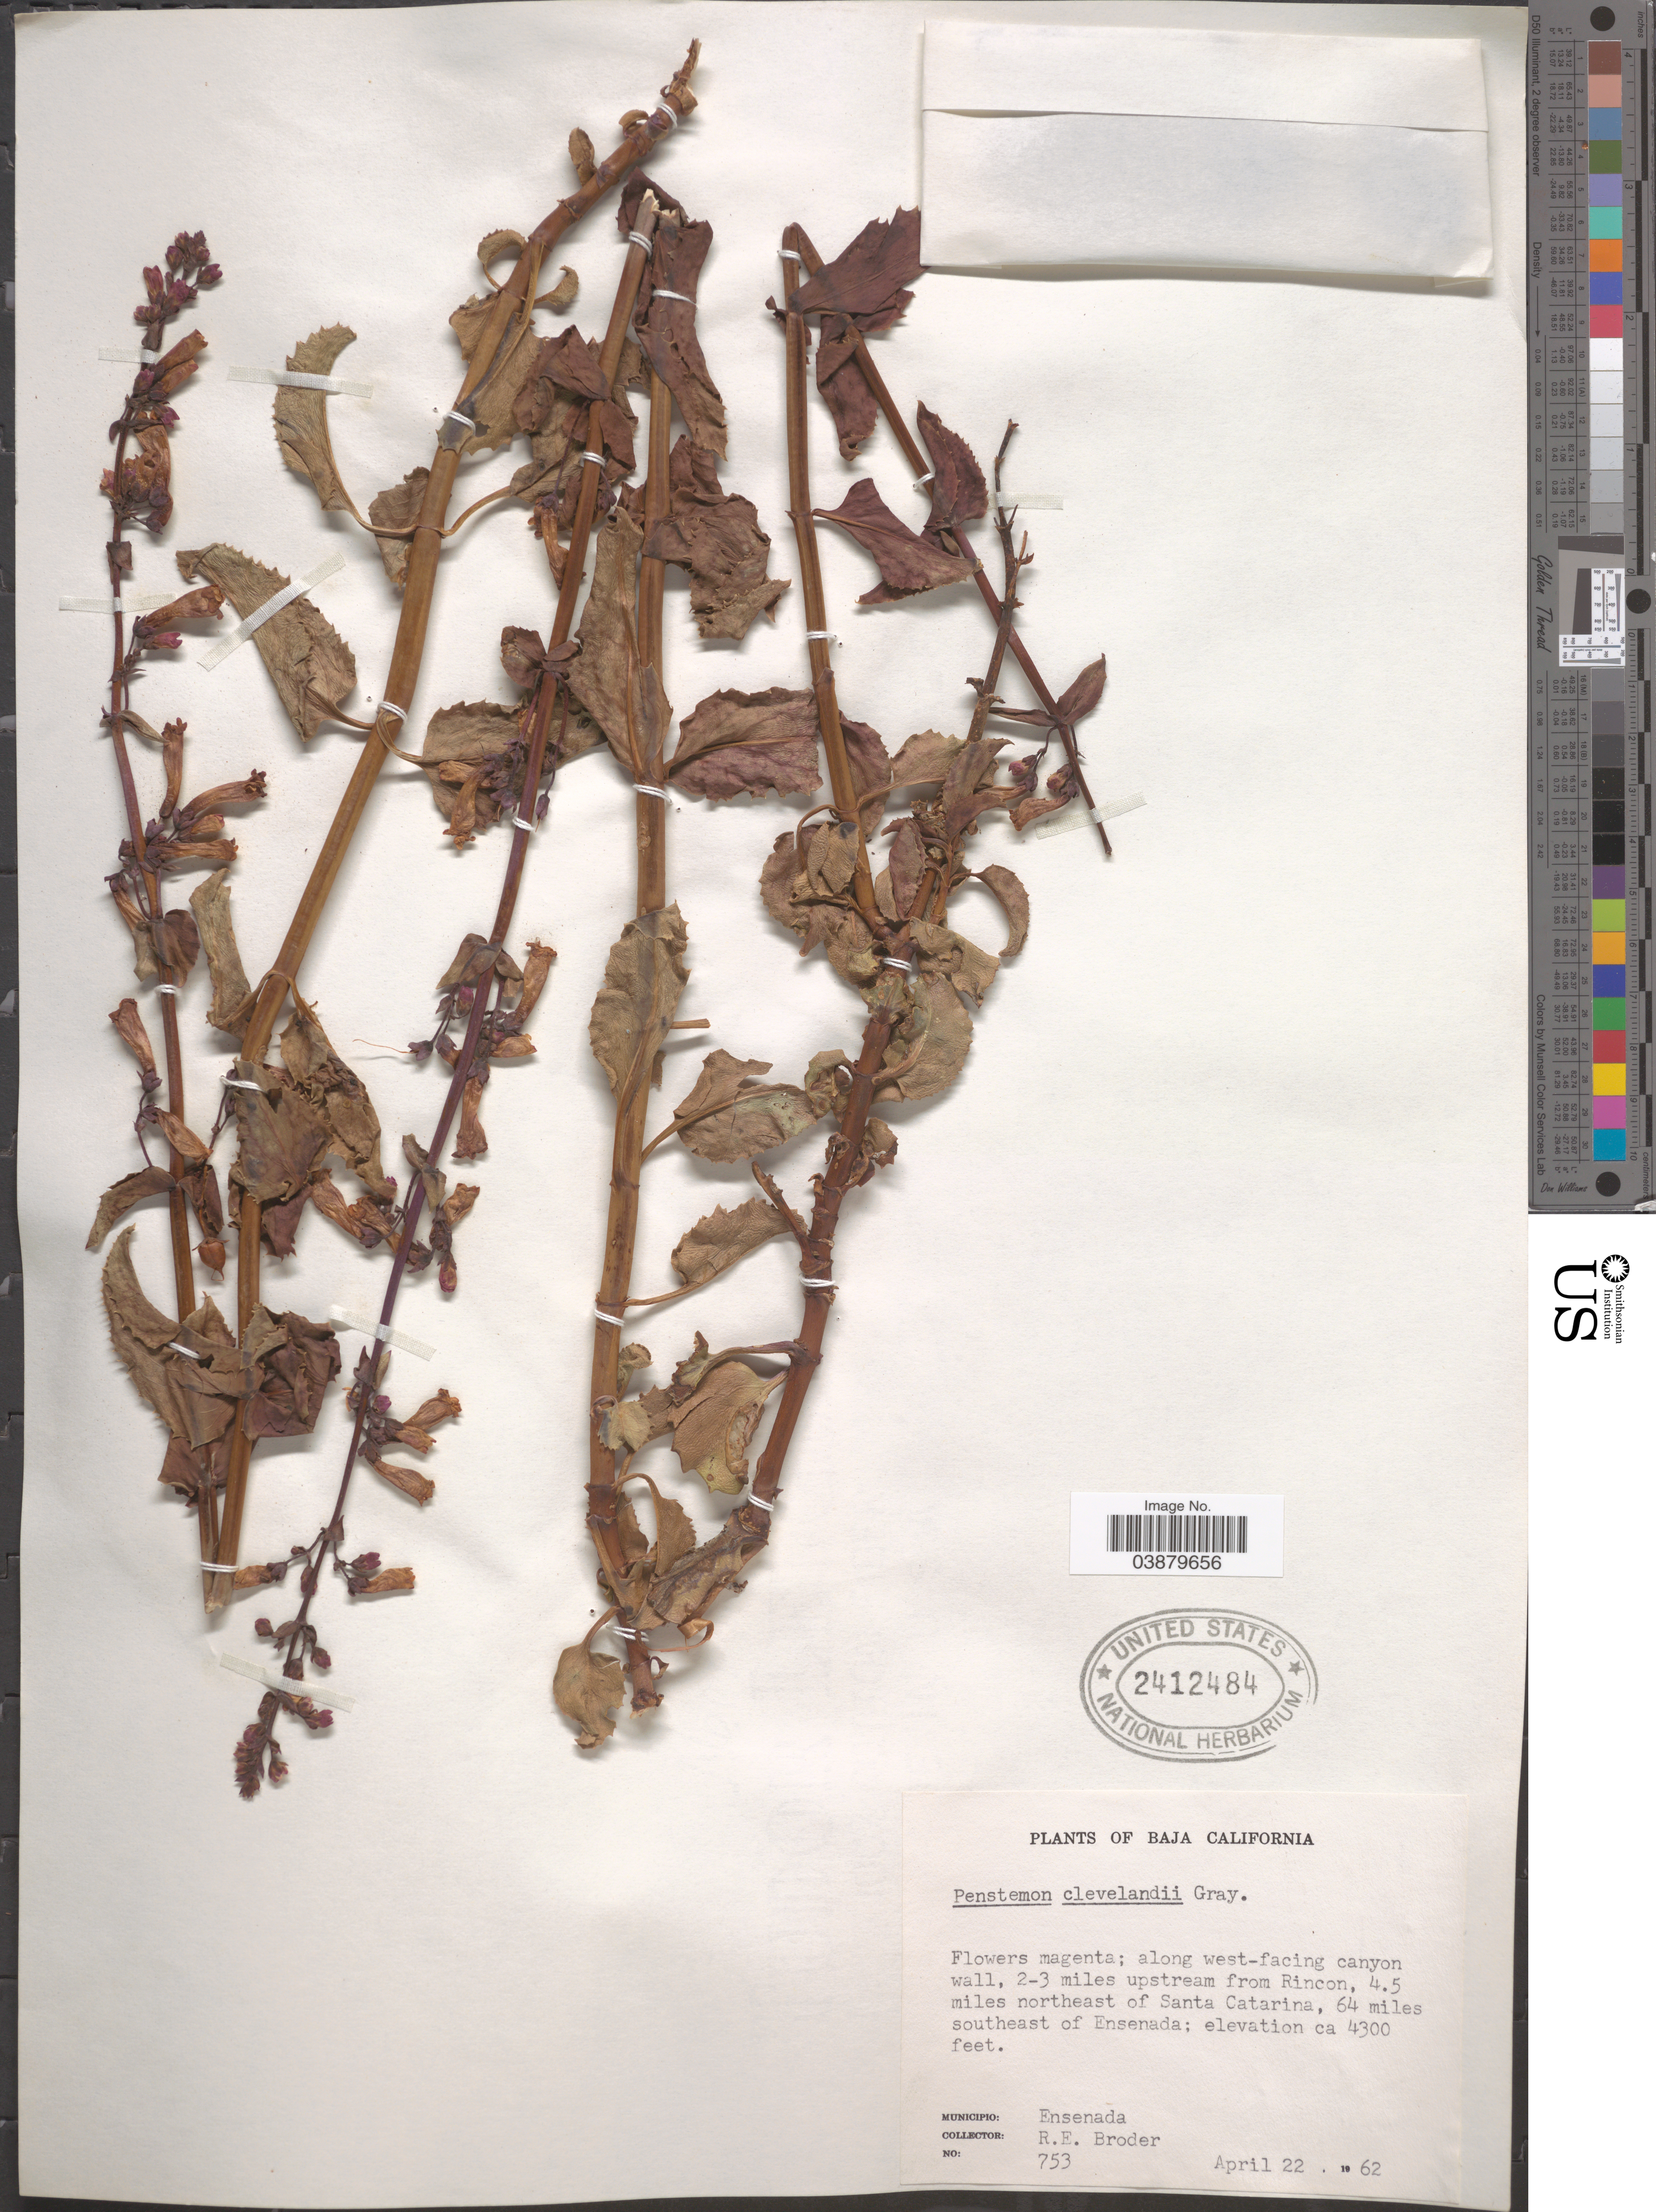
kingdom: Plantae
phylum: Tracheophyta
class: Magnoliopsida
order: Lamiales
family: Plantaginaceae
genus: Penstemon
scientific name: Penstemon clevelandii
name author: A. Gray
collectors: R. Broder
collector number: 753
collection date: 1962-04-22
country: Mexico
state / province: Baja California Norte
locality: Along west-facing canyon wall, 2-3 miles upstream from Rincon, 4.5 miles northeast of Santa Catarina, 64 miles southeast of Ensenada. Municipio Ensenada.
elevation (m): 1311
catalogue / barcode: US 2412484